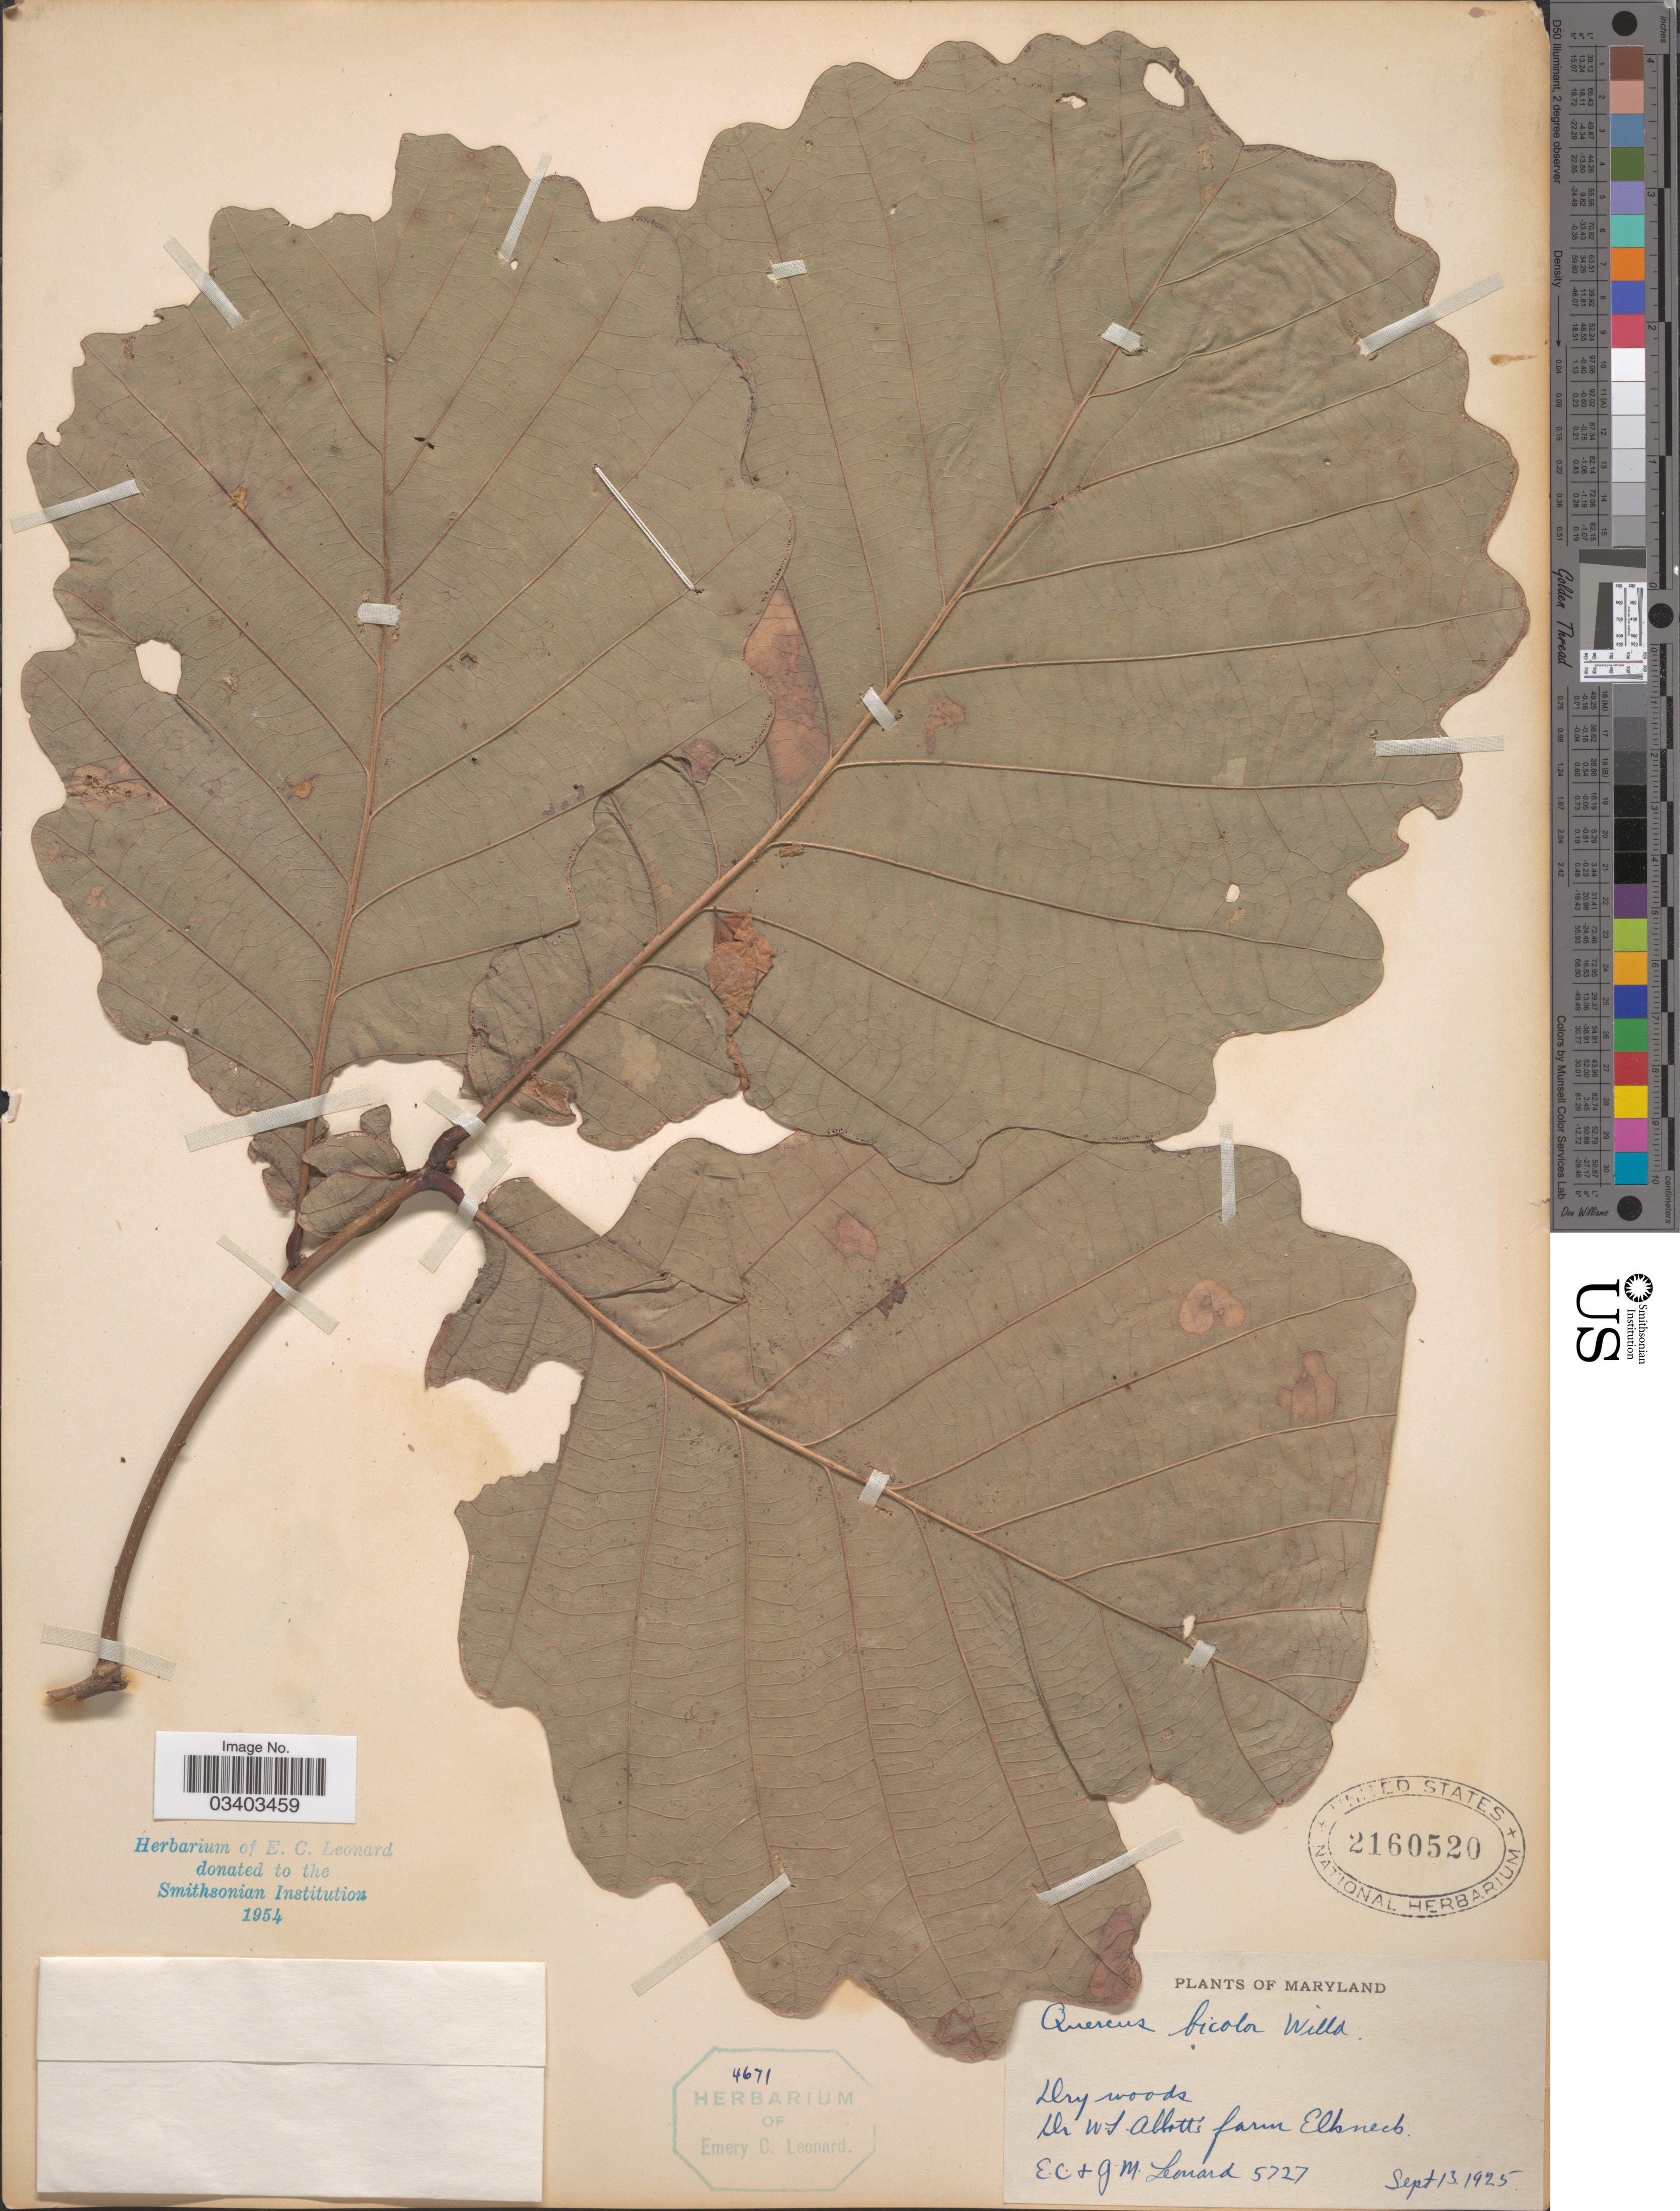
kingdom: Plantae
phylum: Tracheophyta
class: Magnoliopsida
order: Fagales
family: Fagaceae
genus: Quercus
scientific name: Quercus bicolor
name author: Willd.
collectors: E. C. Leonard & G. M. Leonard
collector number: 5727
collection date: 1925-09-13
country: United States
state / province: Maryland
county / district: Cecil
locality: Dr. W.L. Abbott's farm Elkneck.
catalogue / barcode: US 2160520